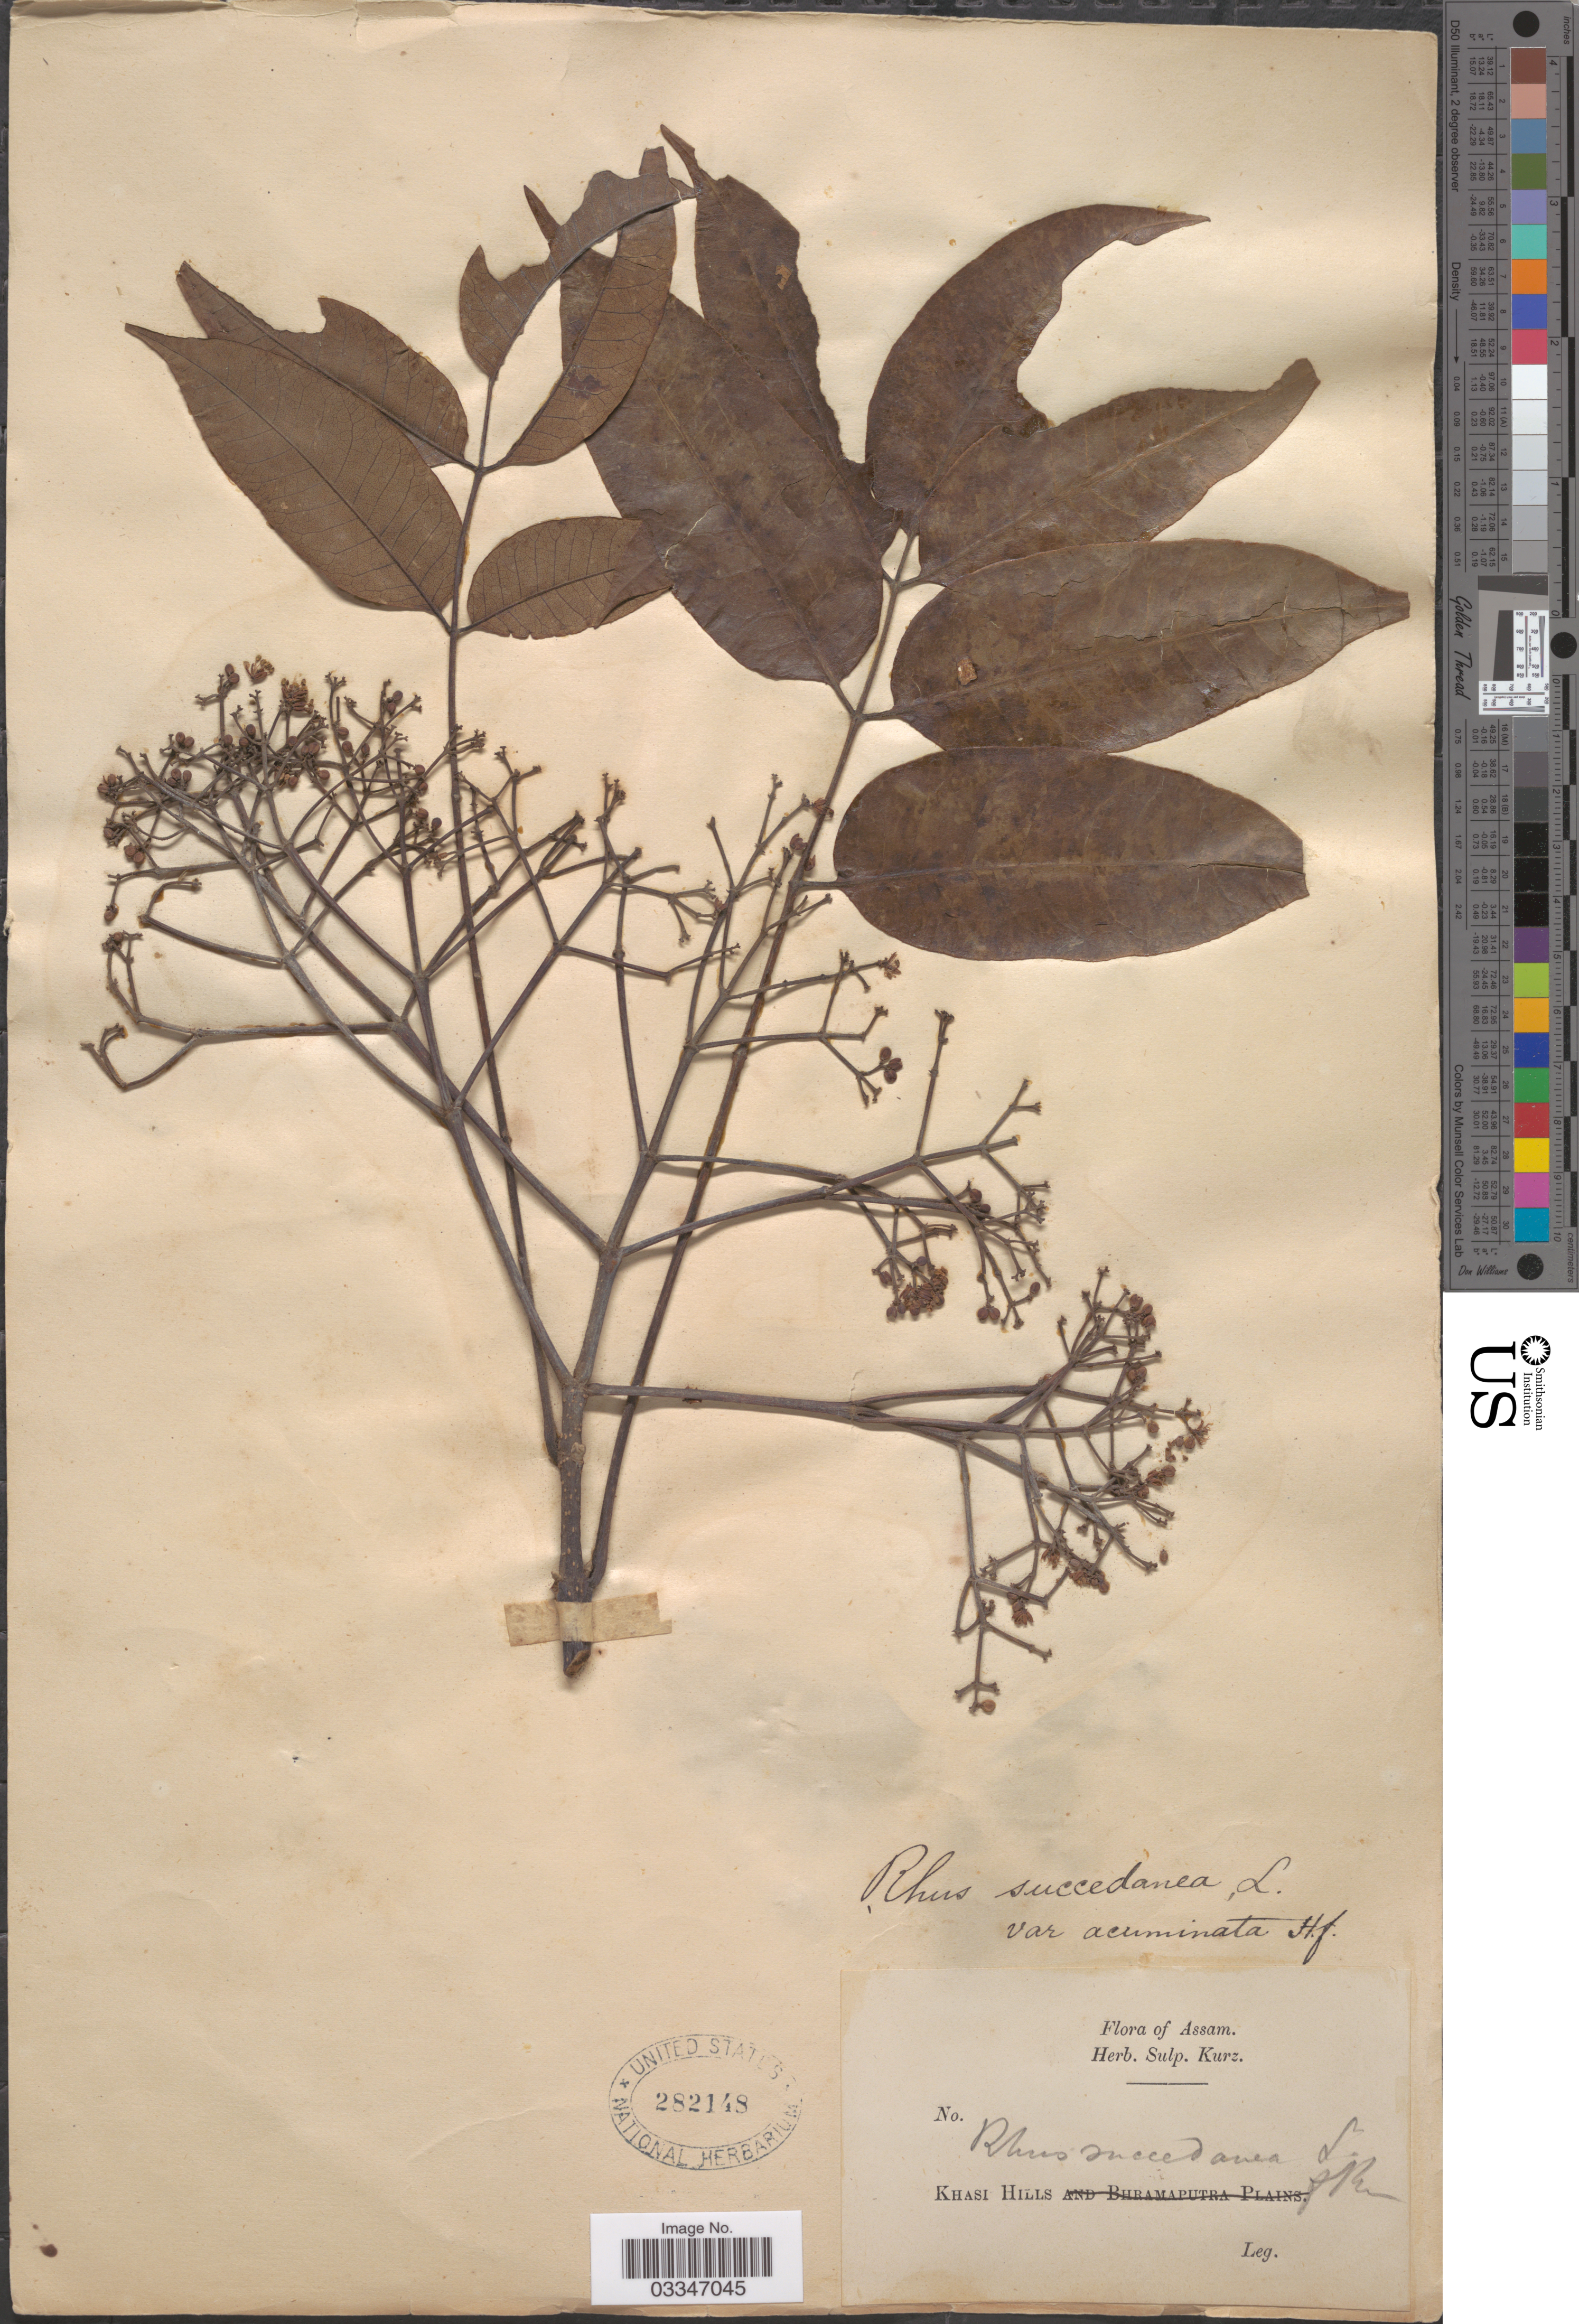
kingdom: Plantae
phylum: Tracheophyta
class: Magnoliopsida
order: Sapindales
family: Rutaceae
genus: Tetradium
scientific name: Tetradium ruticarpum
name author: (A. Juss.) T.G. Hartley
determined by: Wen, Jun, (BOT), Smithsonian Institution - National Museum of Natural History (UNITED STATES)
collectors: ex herb. Sulp. Kurz.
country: India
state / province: Meghalaya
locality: Khasi Hills.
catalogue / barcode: US 282148